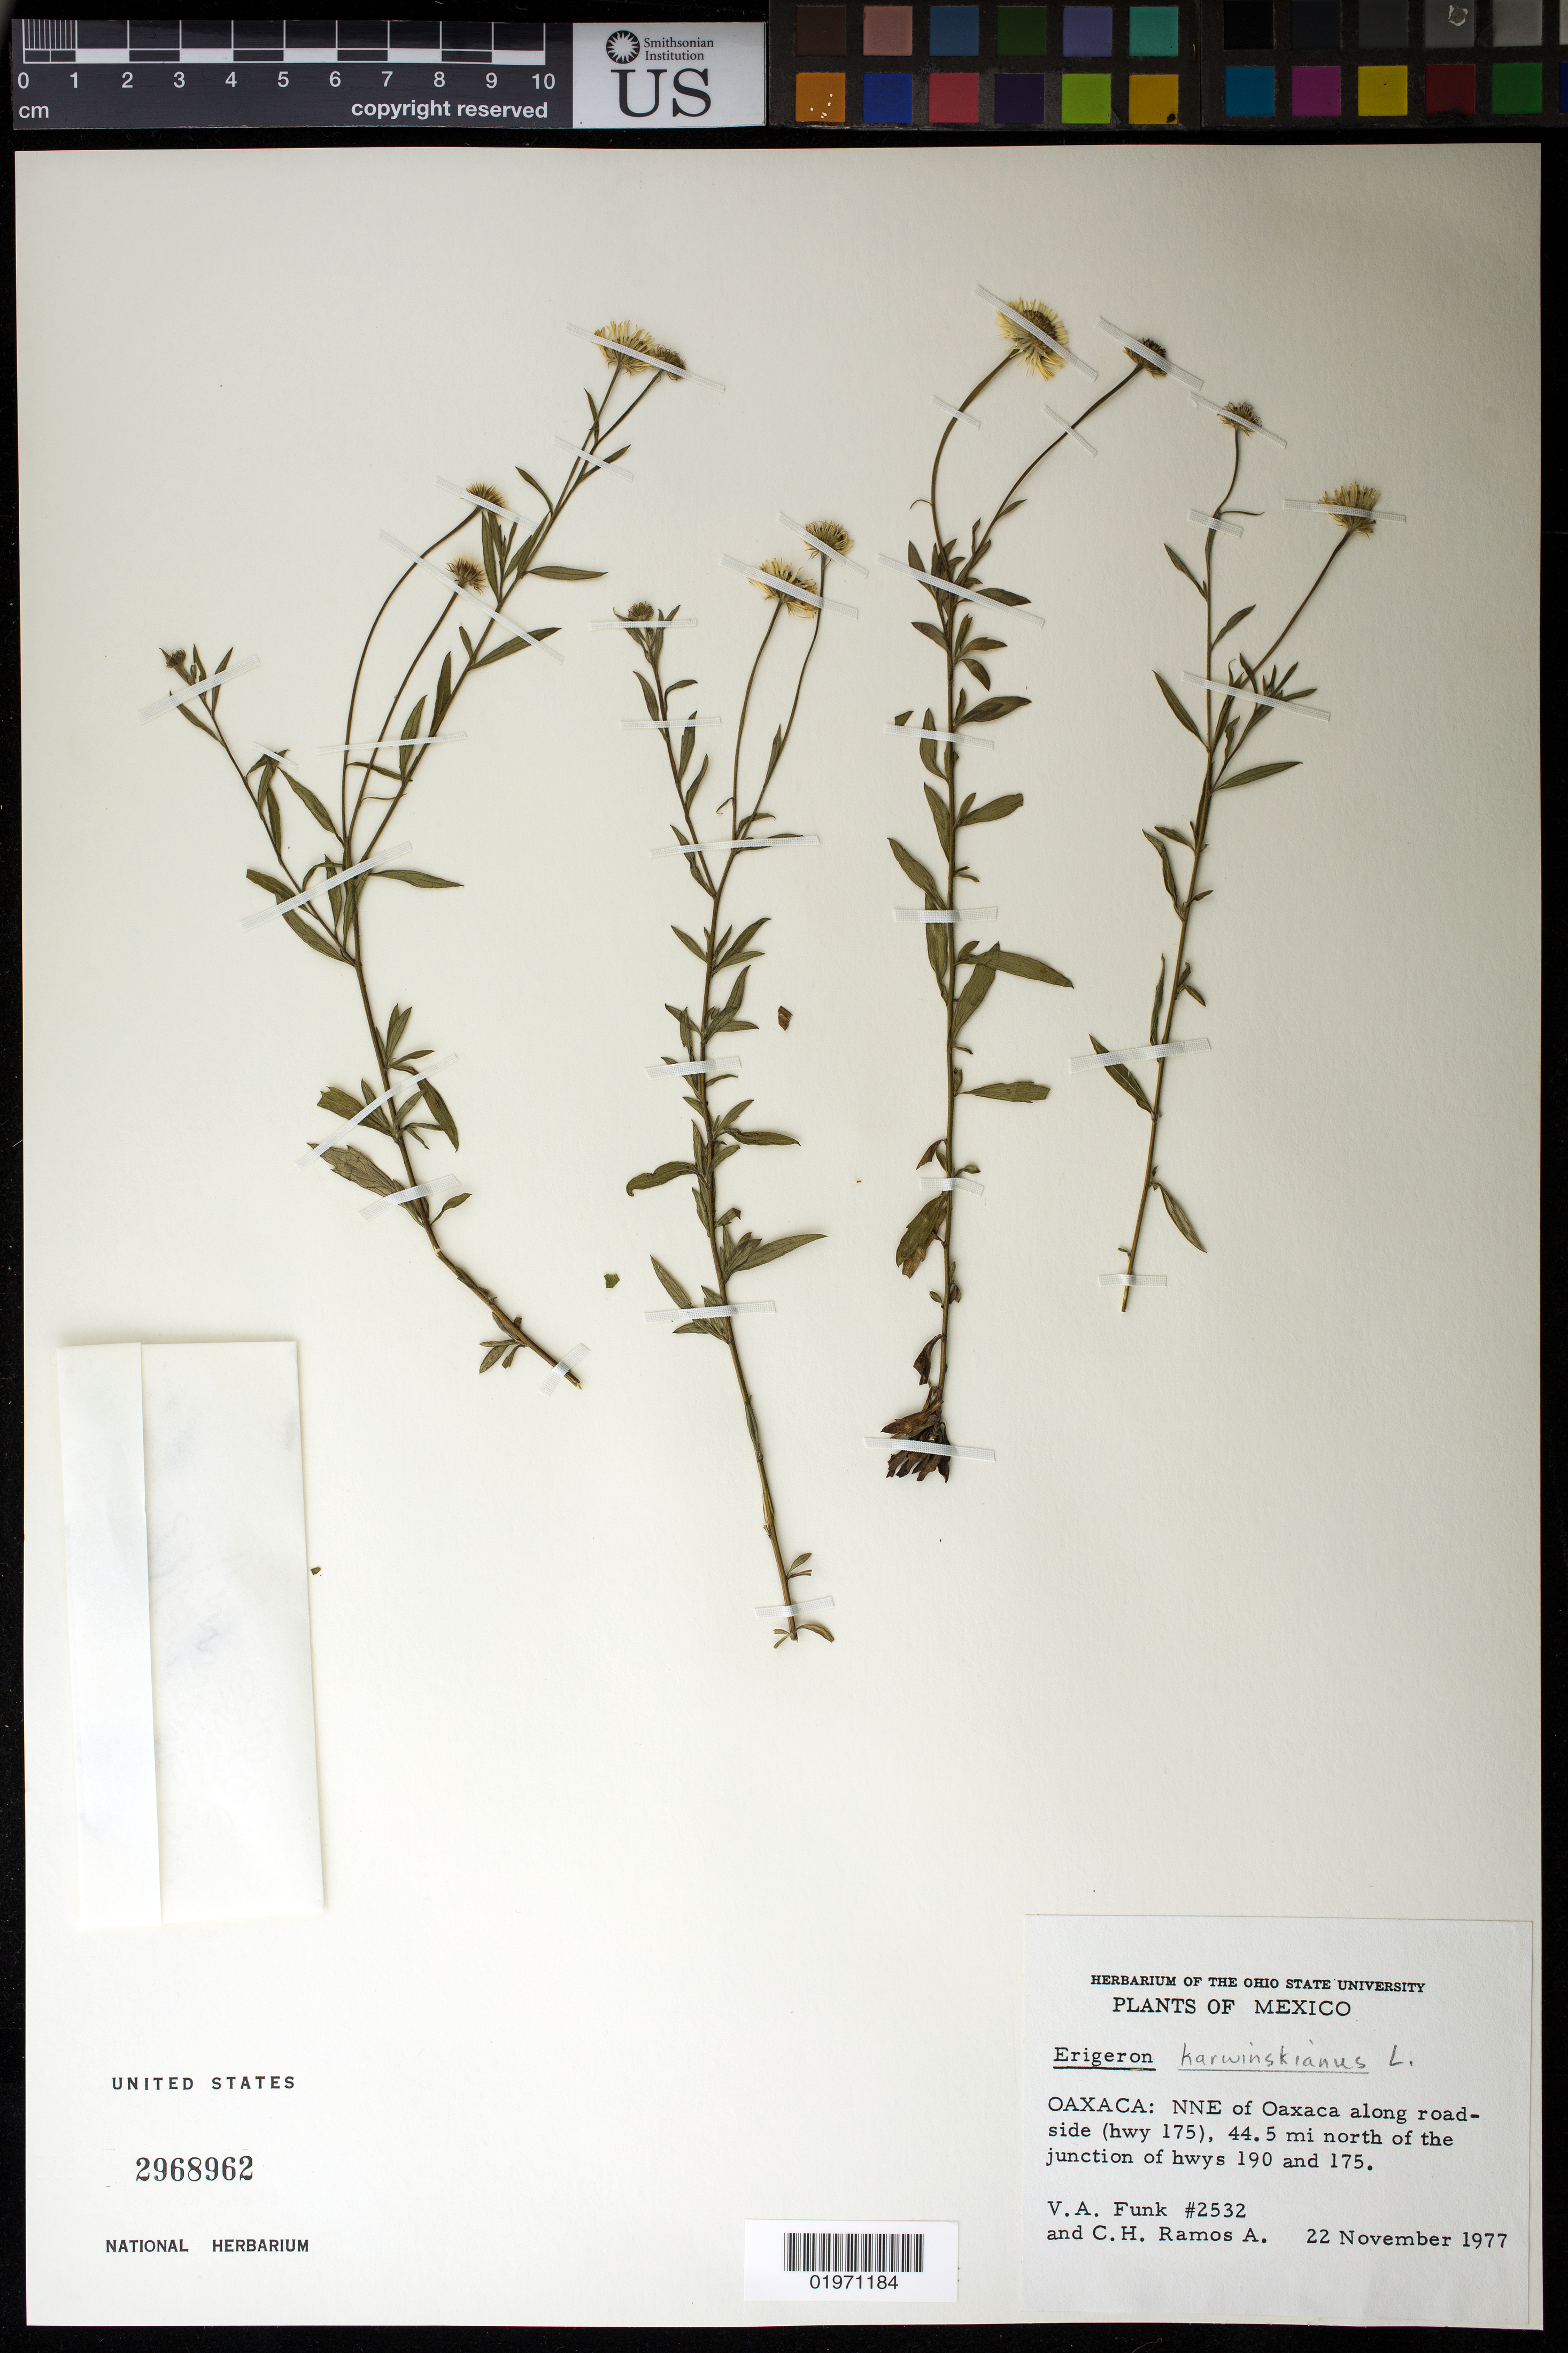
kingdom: Plantae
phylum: Tracheophyta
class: Magnoliopsida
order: Asterales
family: Asteraceae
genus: Erigeron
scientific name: Erigeron karvinskianus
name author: DC.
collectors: V. Funk & C. H. Ramos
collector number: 2532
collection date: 1977-11-22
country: Mexico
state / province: Oaxaca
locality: NNE of Oaxaca along roadside (hwy 175), 44.5 mi north of the junction of hwys 190 and 175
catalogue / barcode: US 2968962